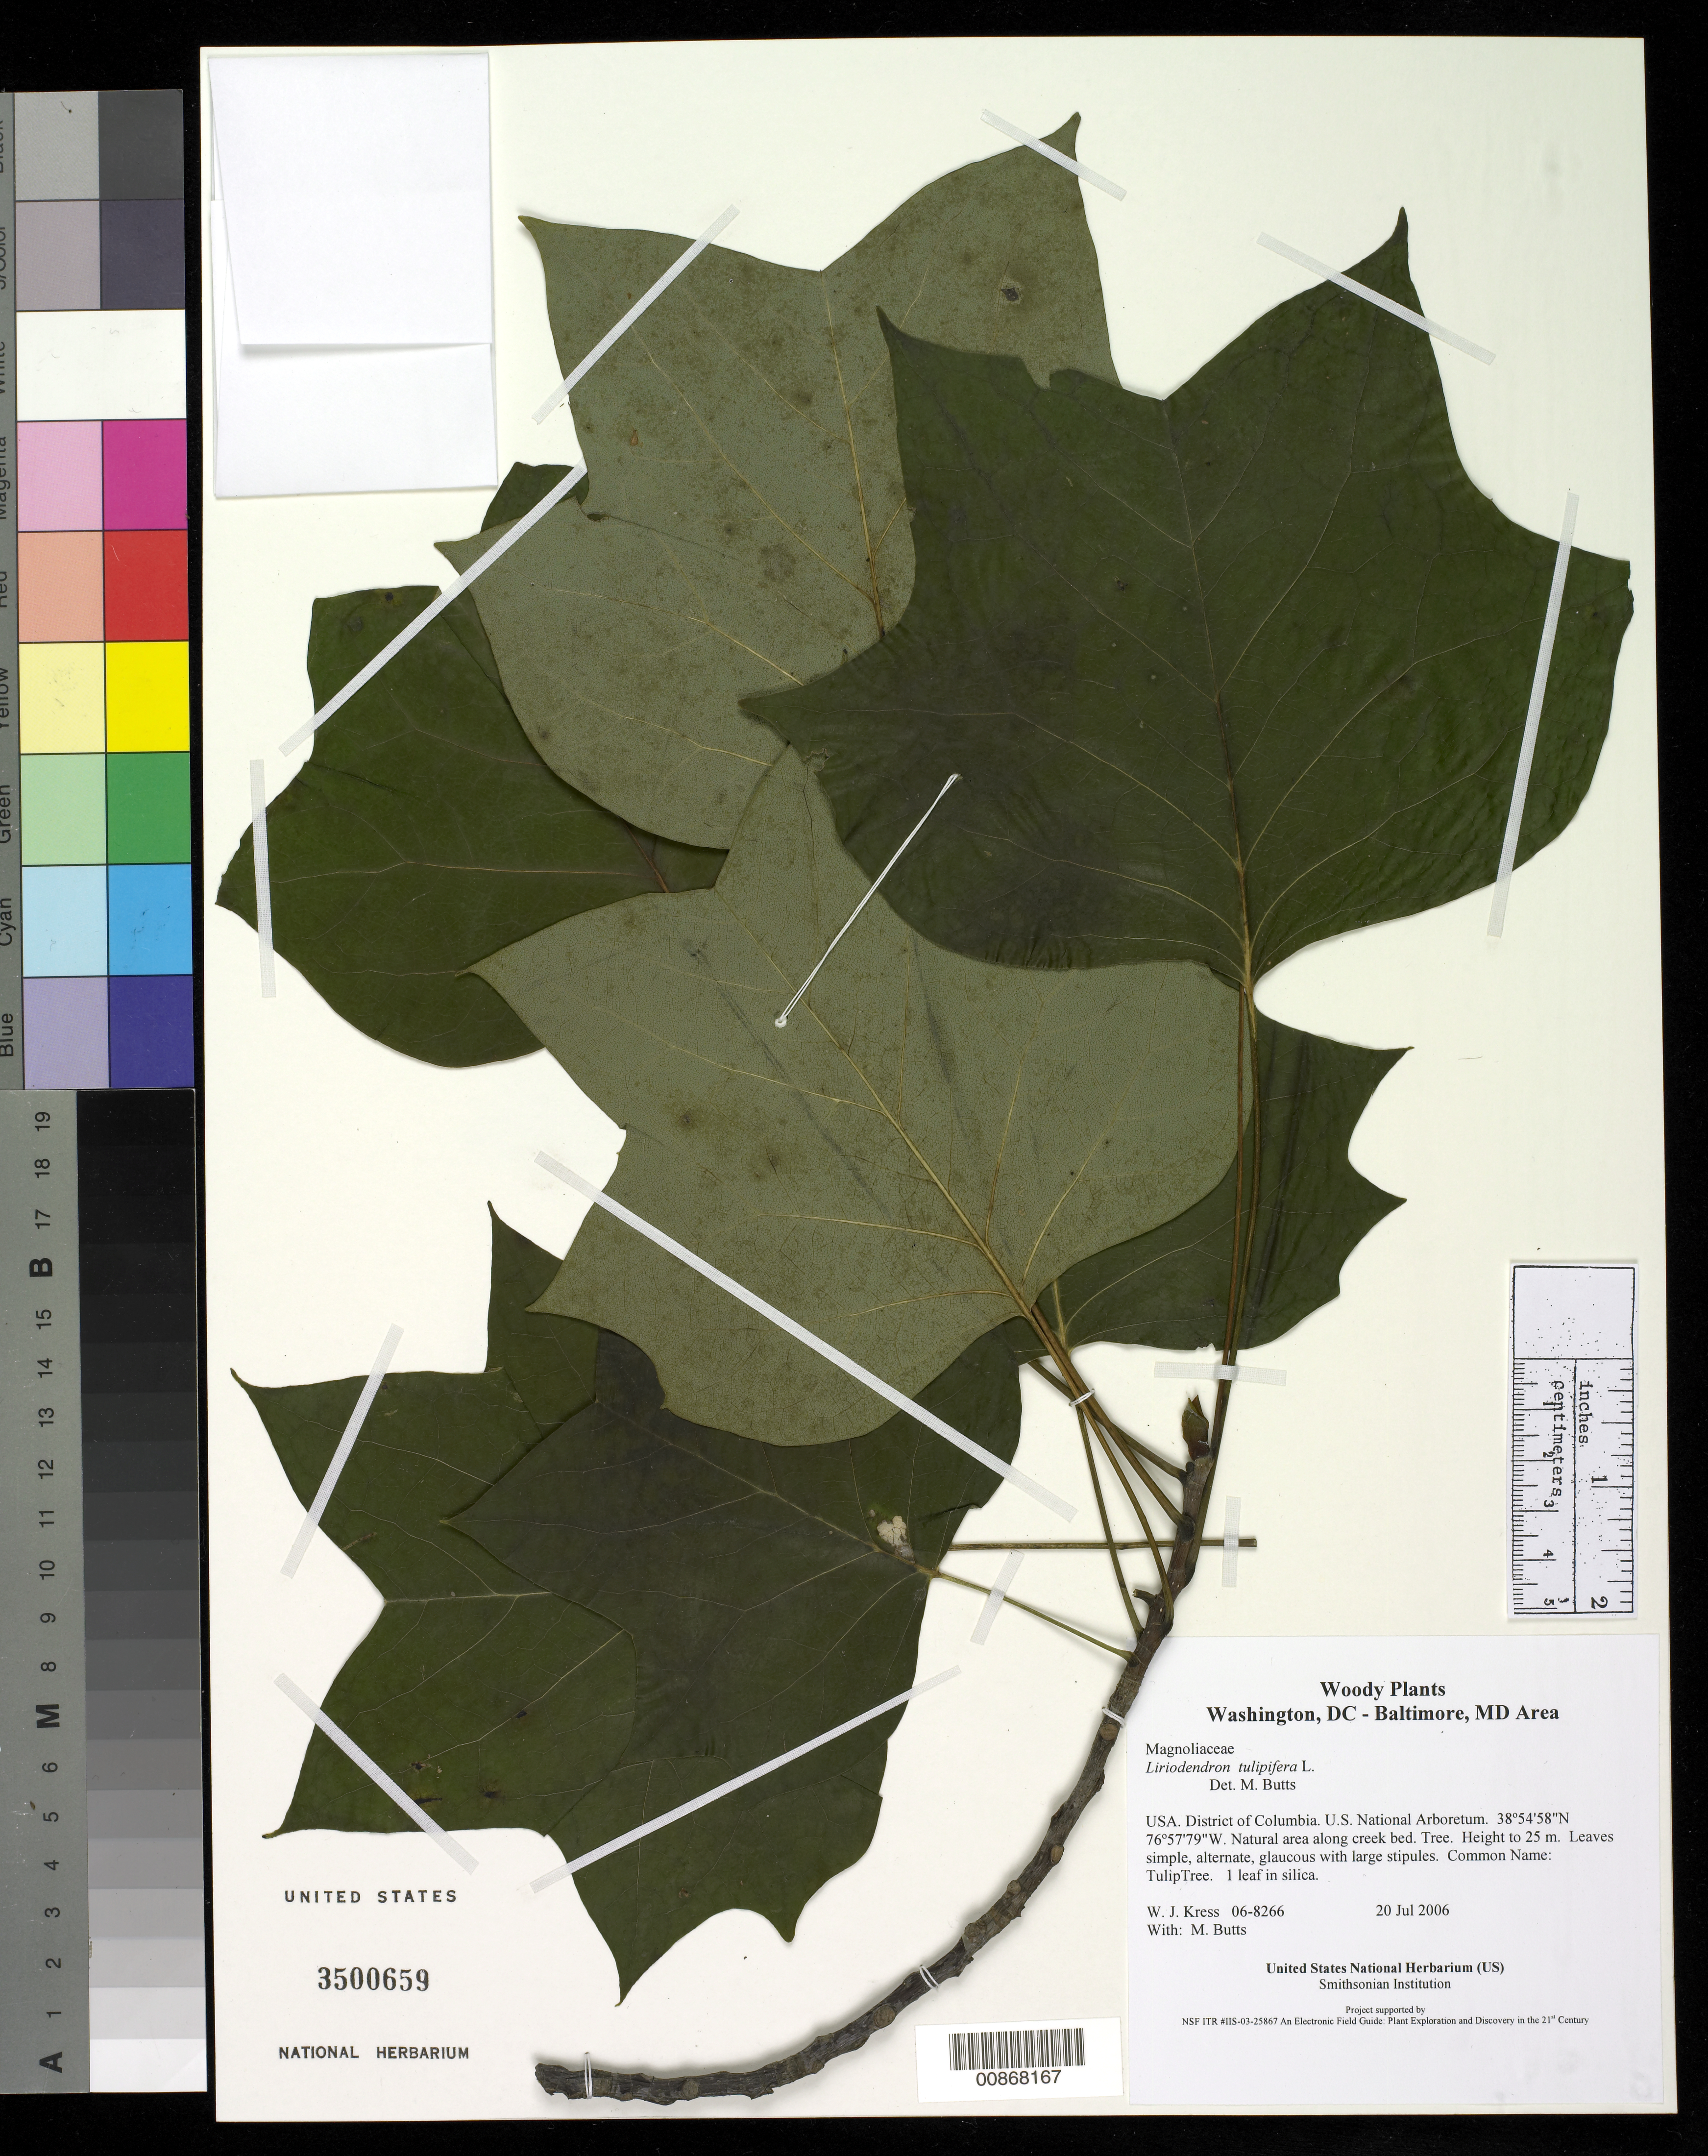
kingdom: Plantae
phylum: Tracheophyta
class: Magnoliopsida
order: Magnoliales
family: Magnoliaceae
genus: Liriodendron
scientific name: Liriodendron tulipifera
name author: L.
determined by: Butts, M. B.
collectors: W. J. Kress & M. B. Butts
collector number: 06-8266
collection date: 2006-07-20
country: United States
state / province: District of Columbia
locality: U.S. National Arboretum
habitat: Natural area along creek bed.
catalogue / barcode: US 3500659